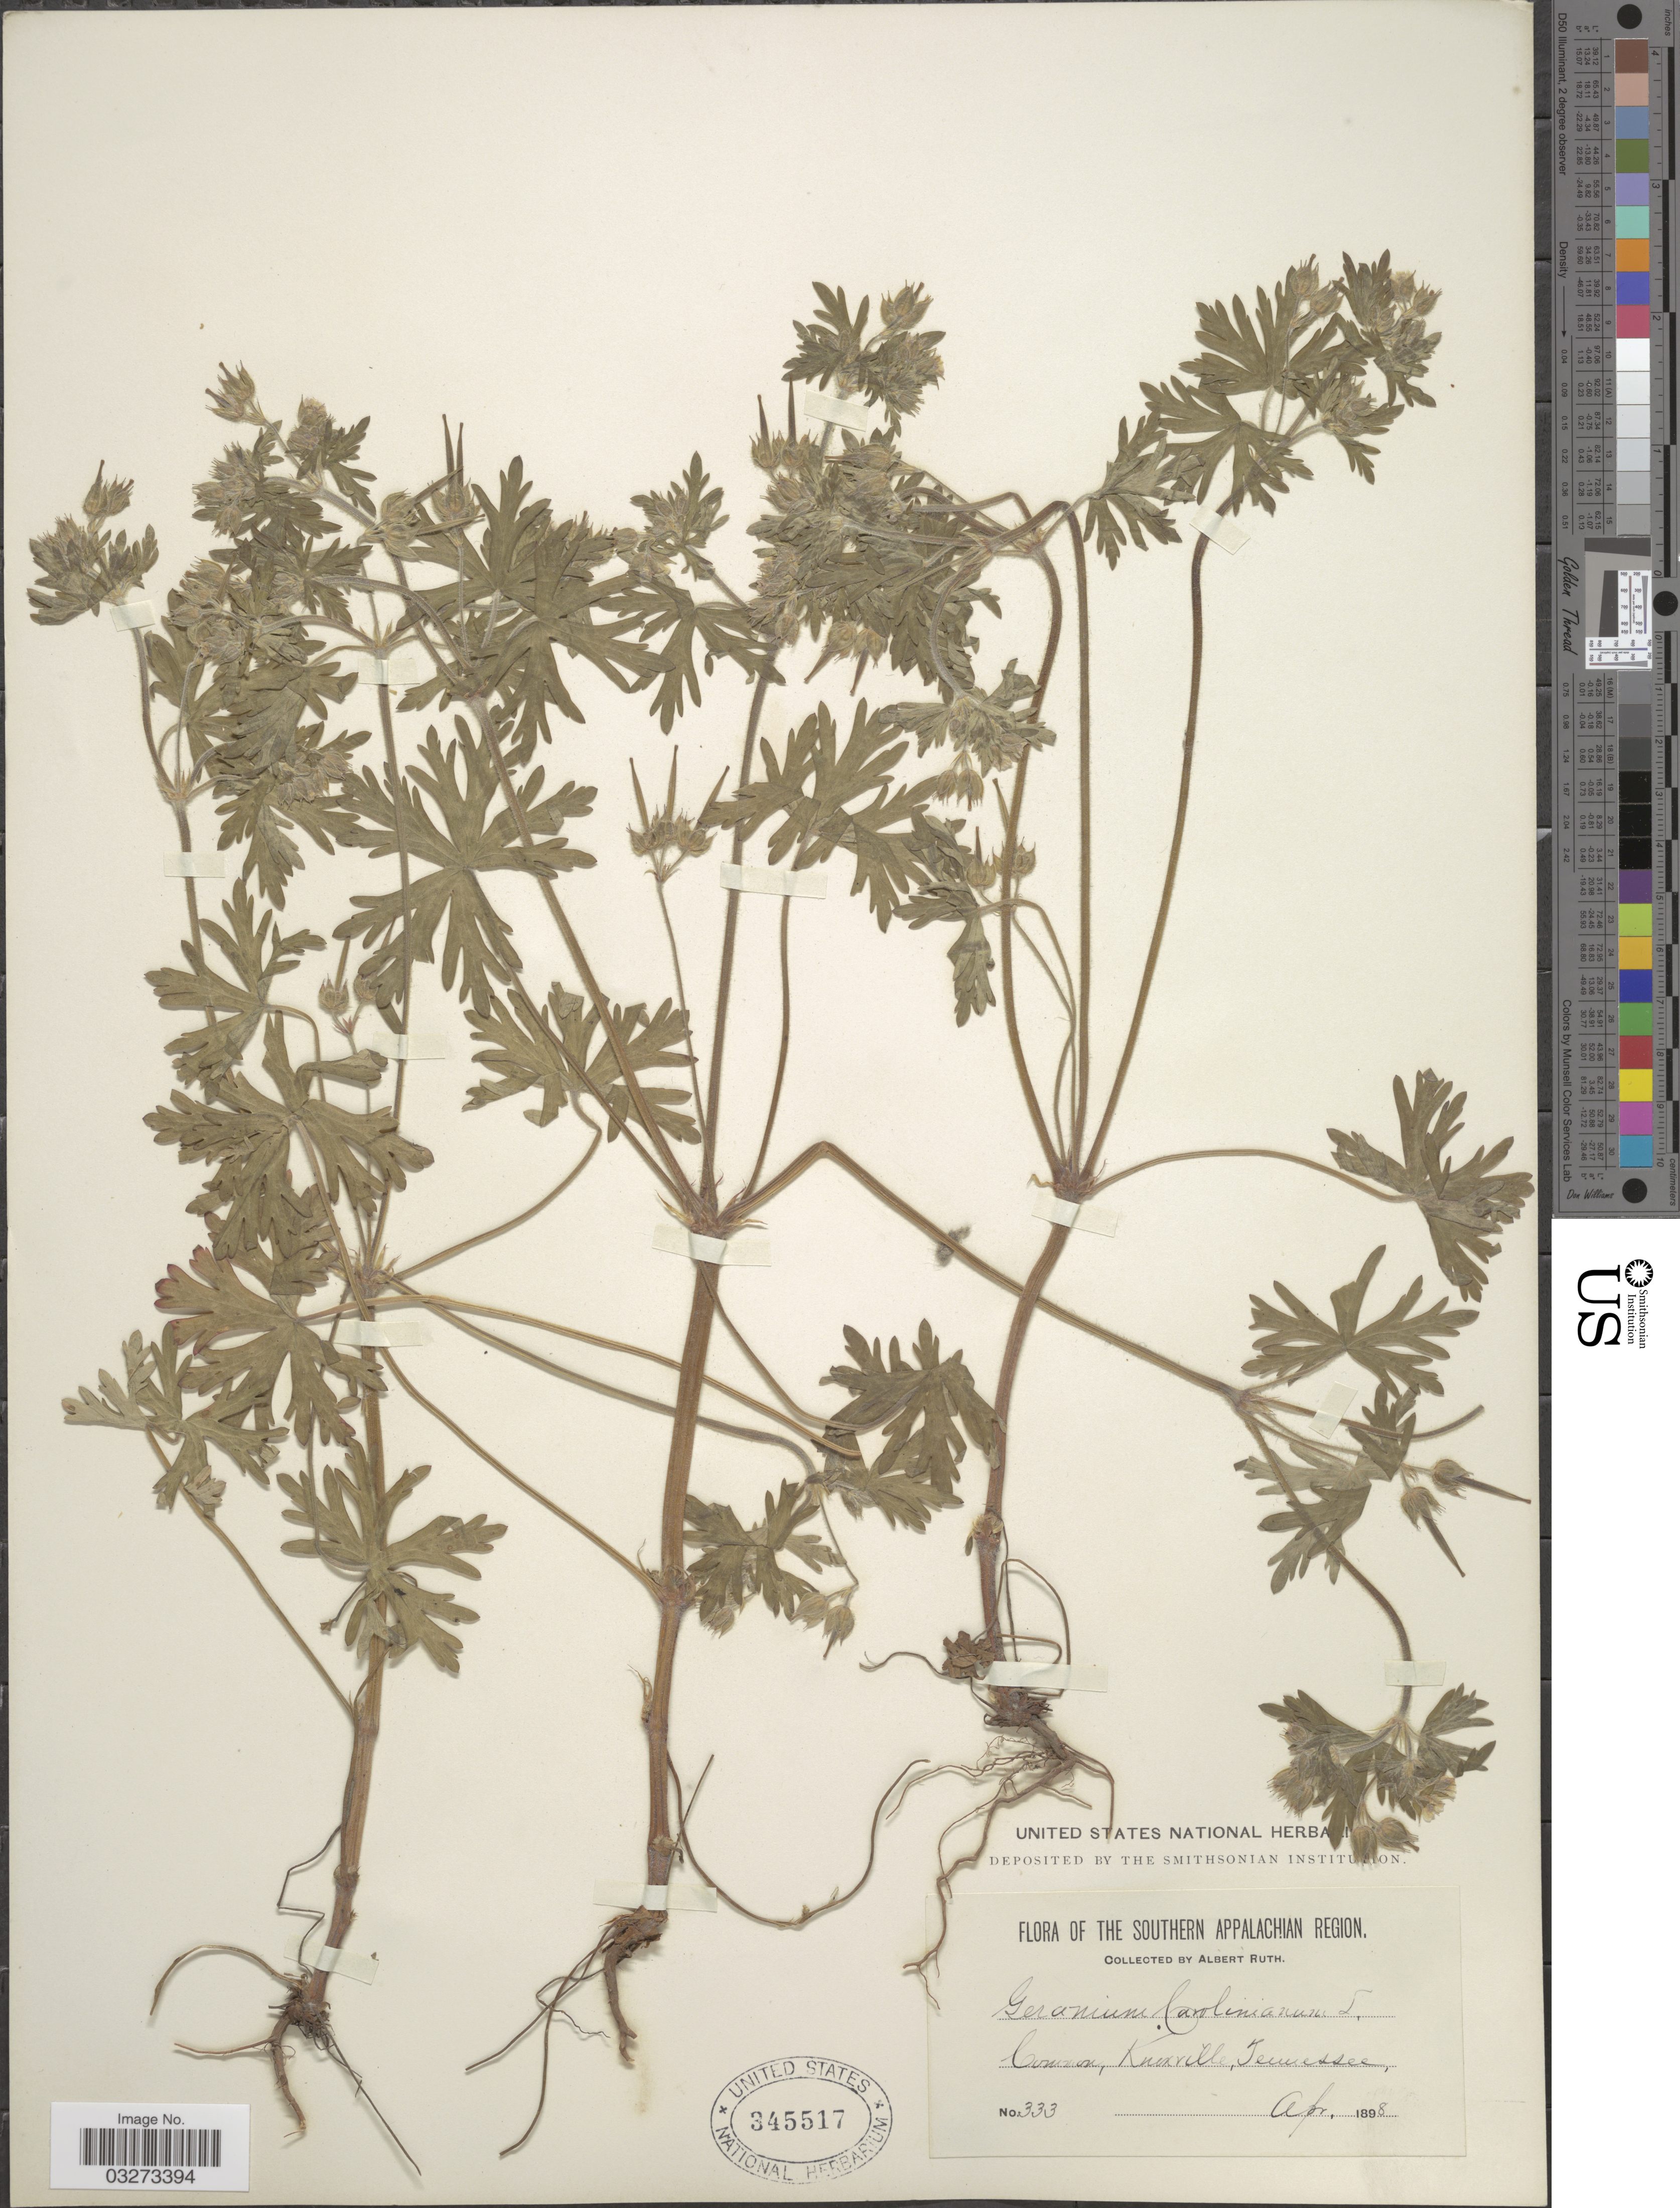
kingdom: Plantae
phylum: Tracheophyta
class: Magnoliopsida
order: Geraniales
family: Geraniaceae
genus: Geranium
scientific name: Geranium carolinianum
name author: L.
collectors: A. Ruth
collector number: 333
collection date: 1898-04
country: United States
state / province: Tennessee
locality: The Southern Appalachian Region. Knoxville.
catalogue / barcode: US 345517